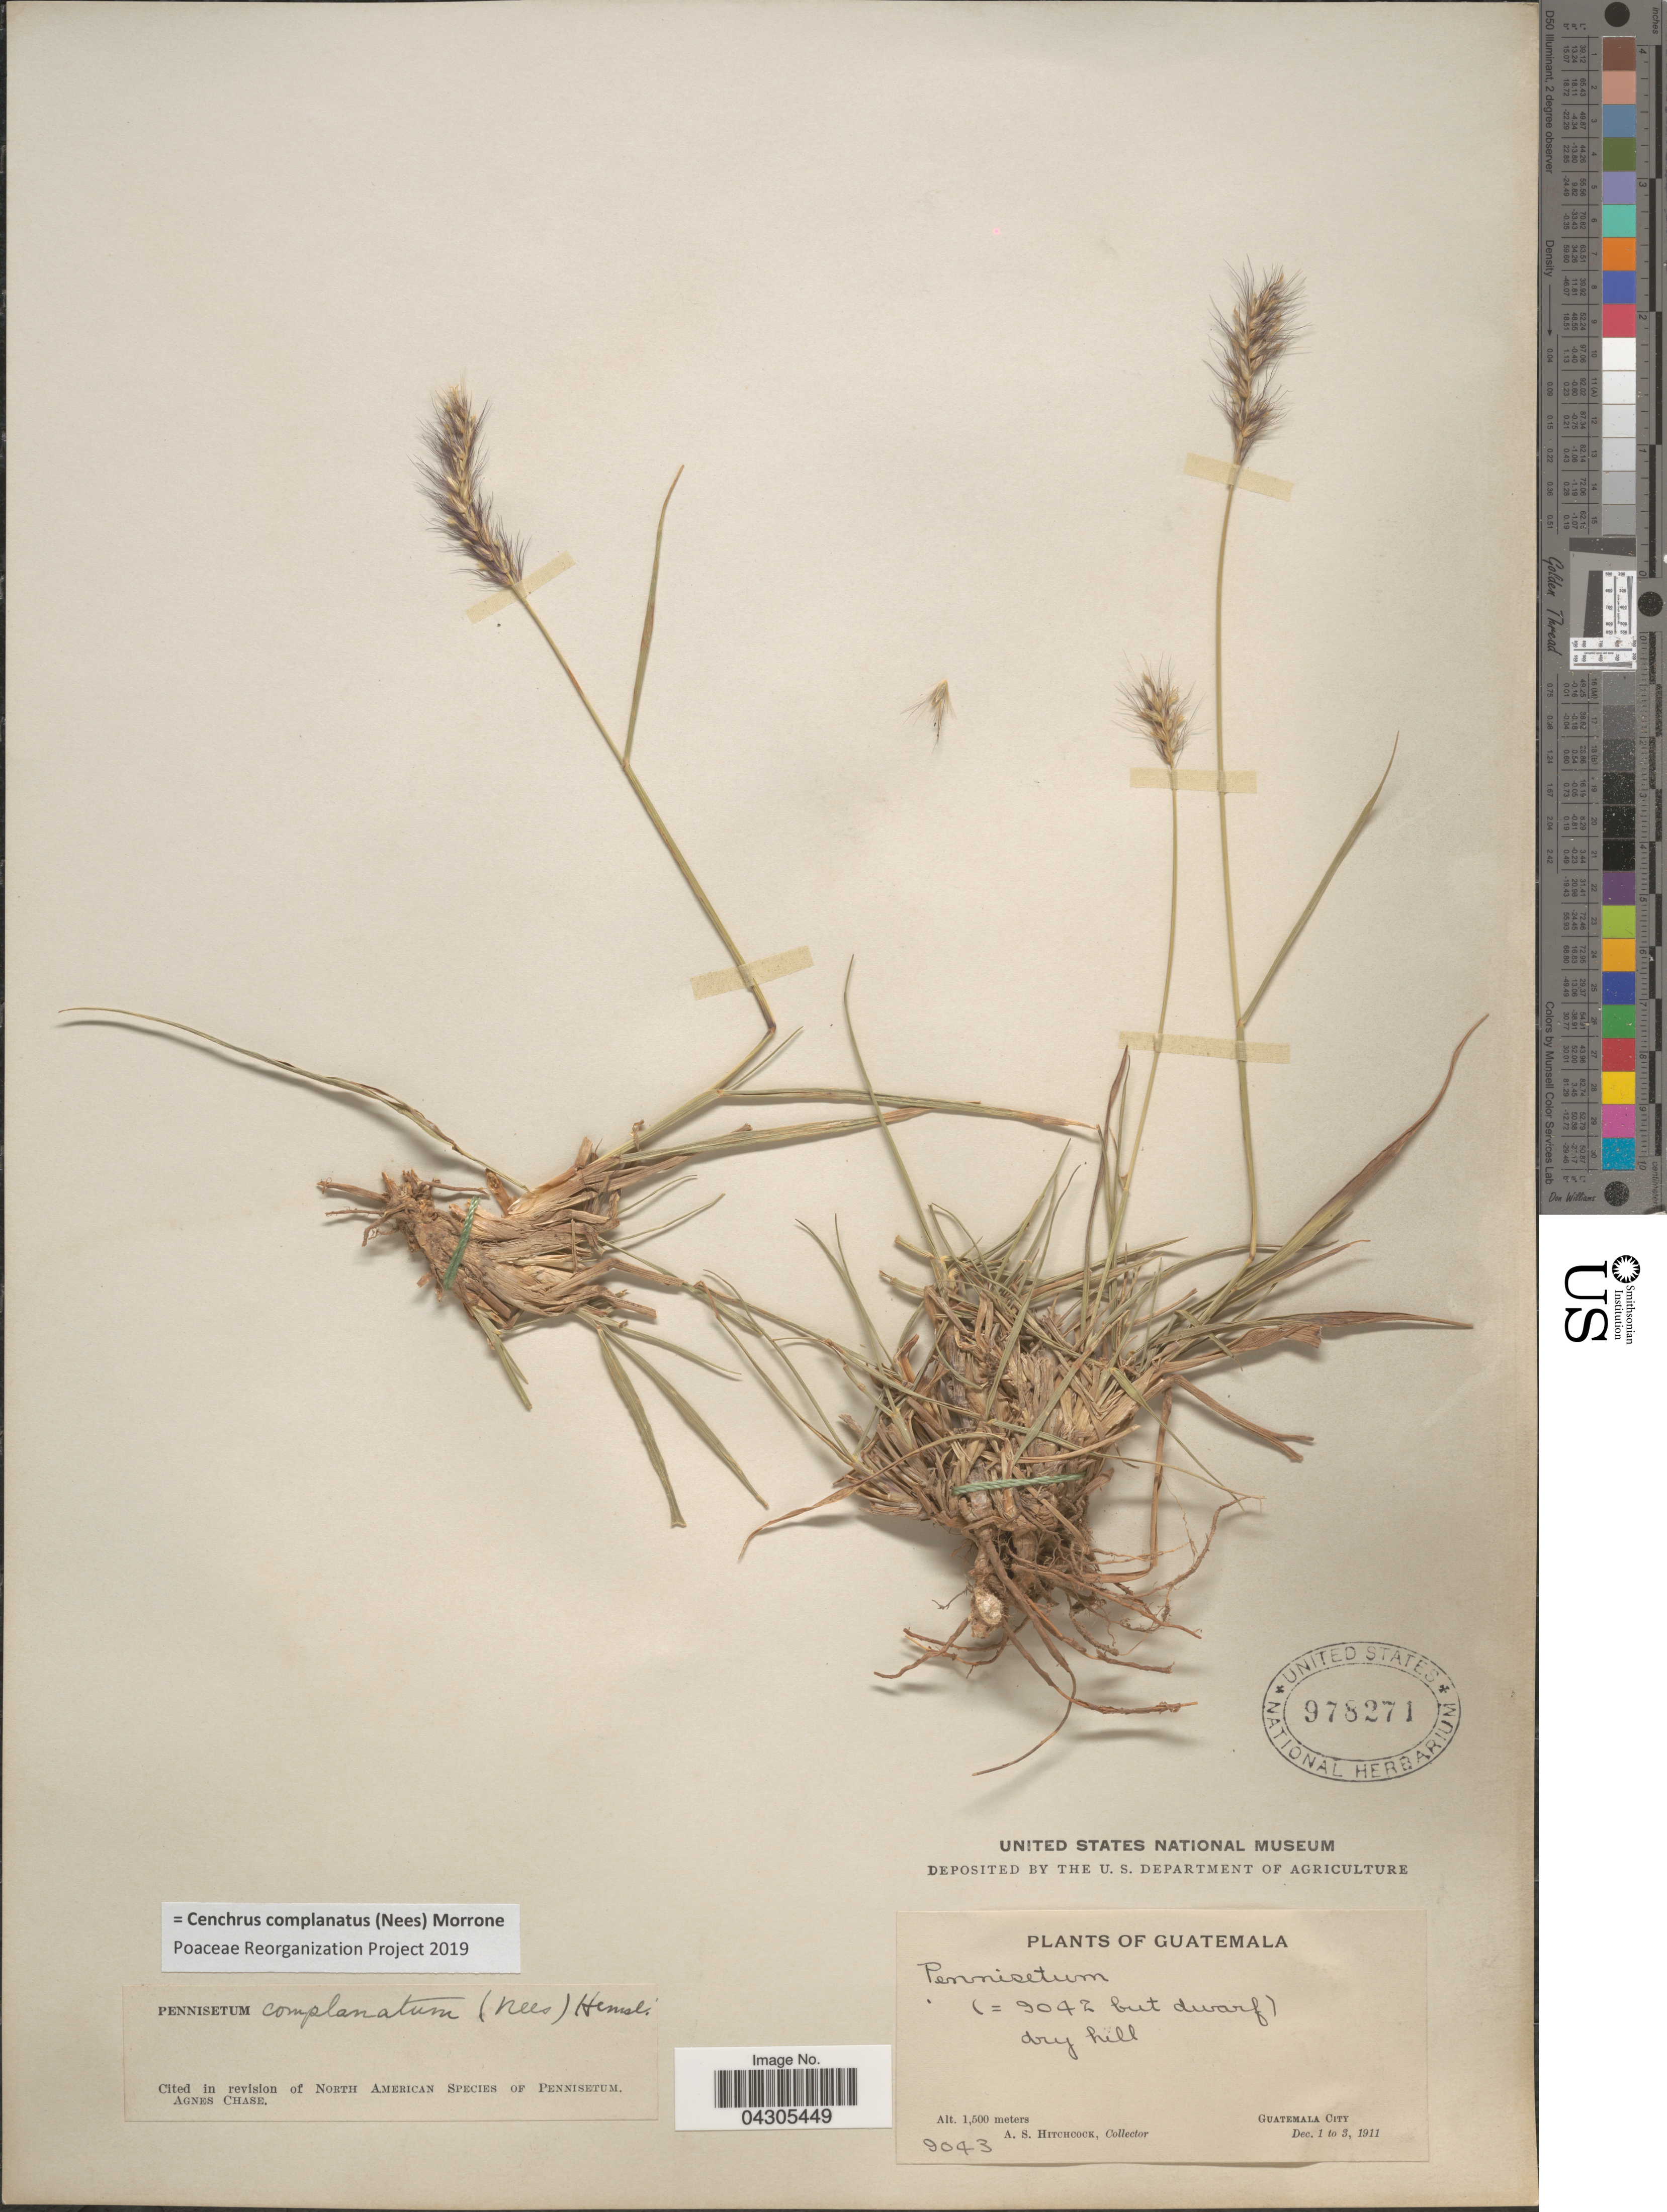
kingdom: Plantae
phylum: Tracheophyta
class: Liliopsida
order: Poales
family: Poaceae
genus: Cenchrus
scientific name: Cenchrus complanatus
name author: (Nees) Morrone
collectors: A. S. Hitchcock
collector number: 9043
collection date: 1911-12-01/1911-12-03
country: Guatemala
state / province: Guatemala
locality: Dry hill. Guatemala City.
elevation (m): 1500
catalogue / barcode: US 978271